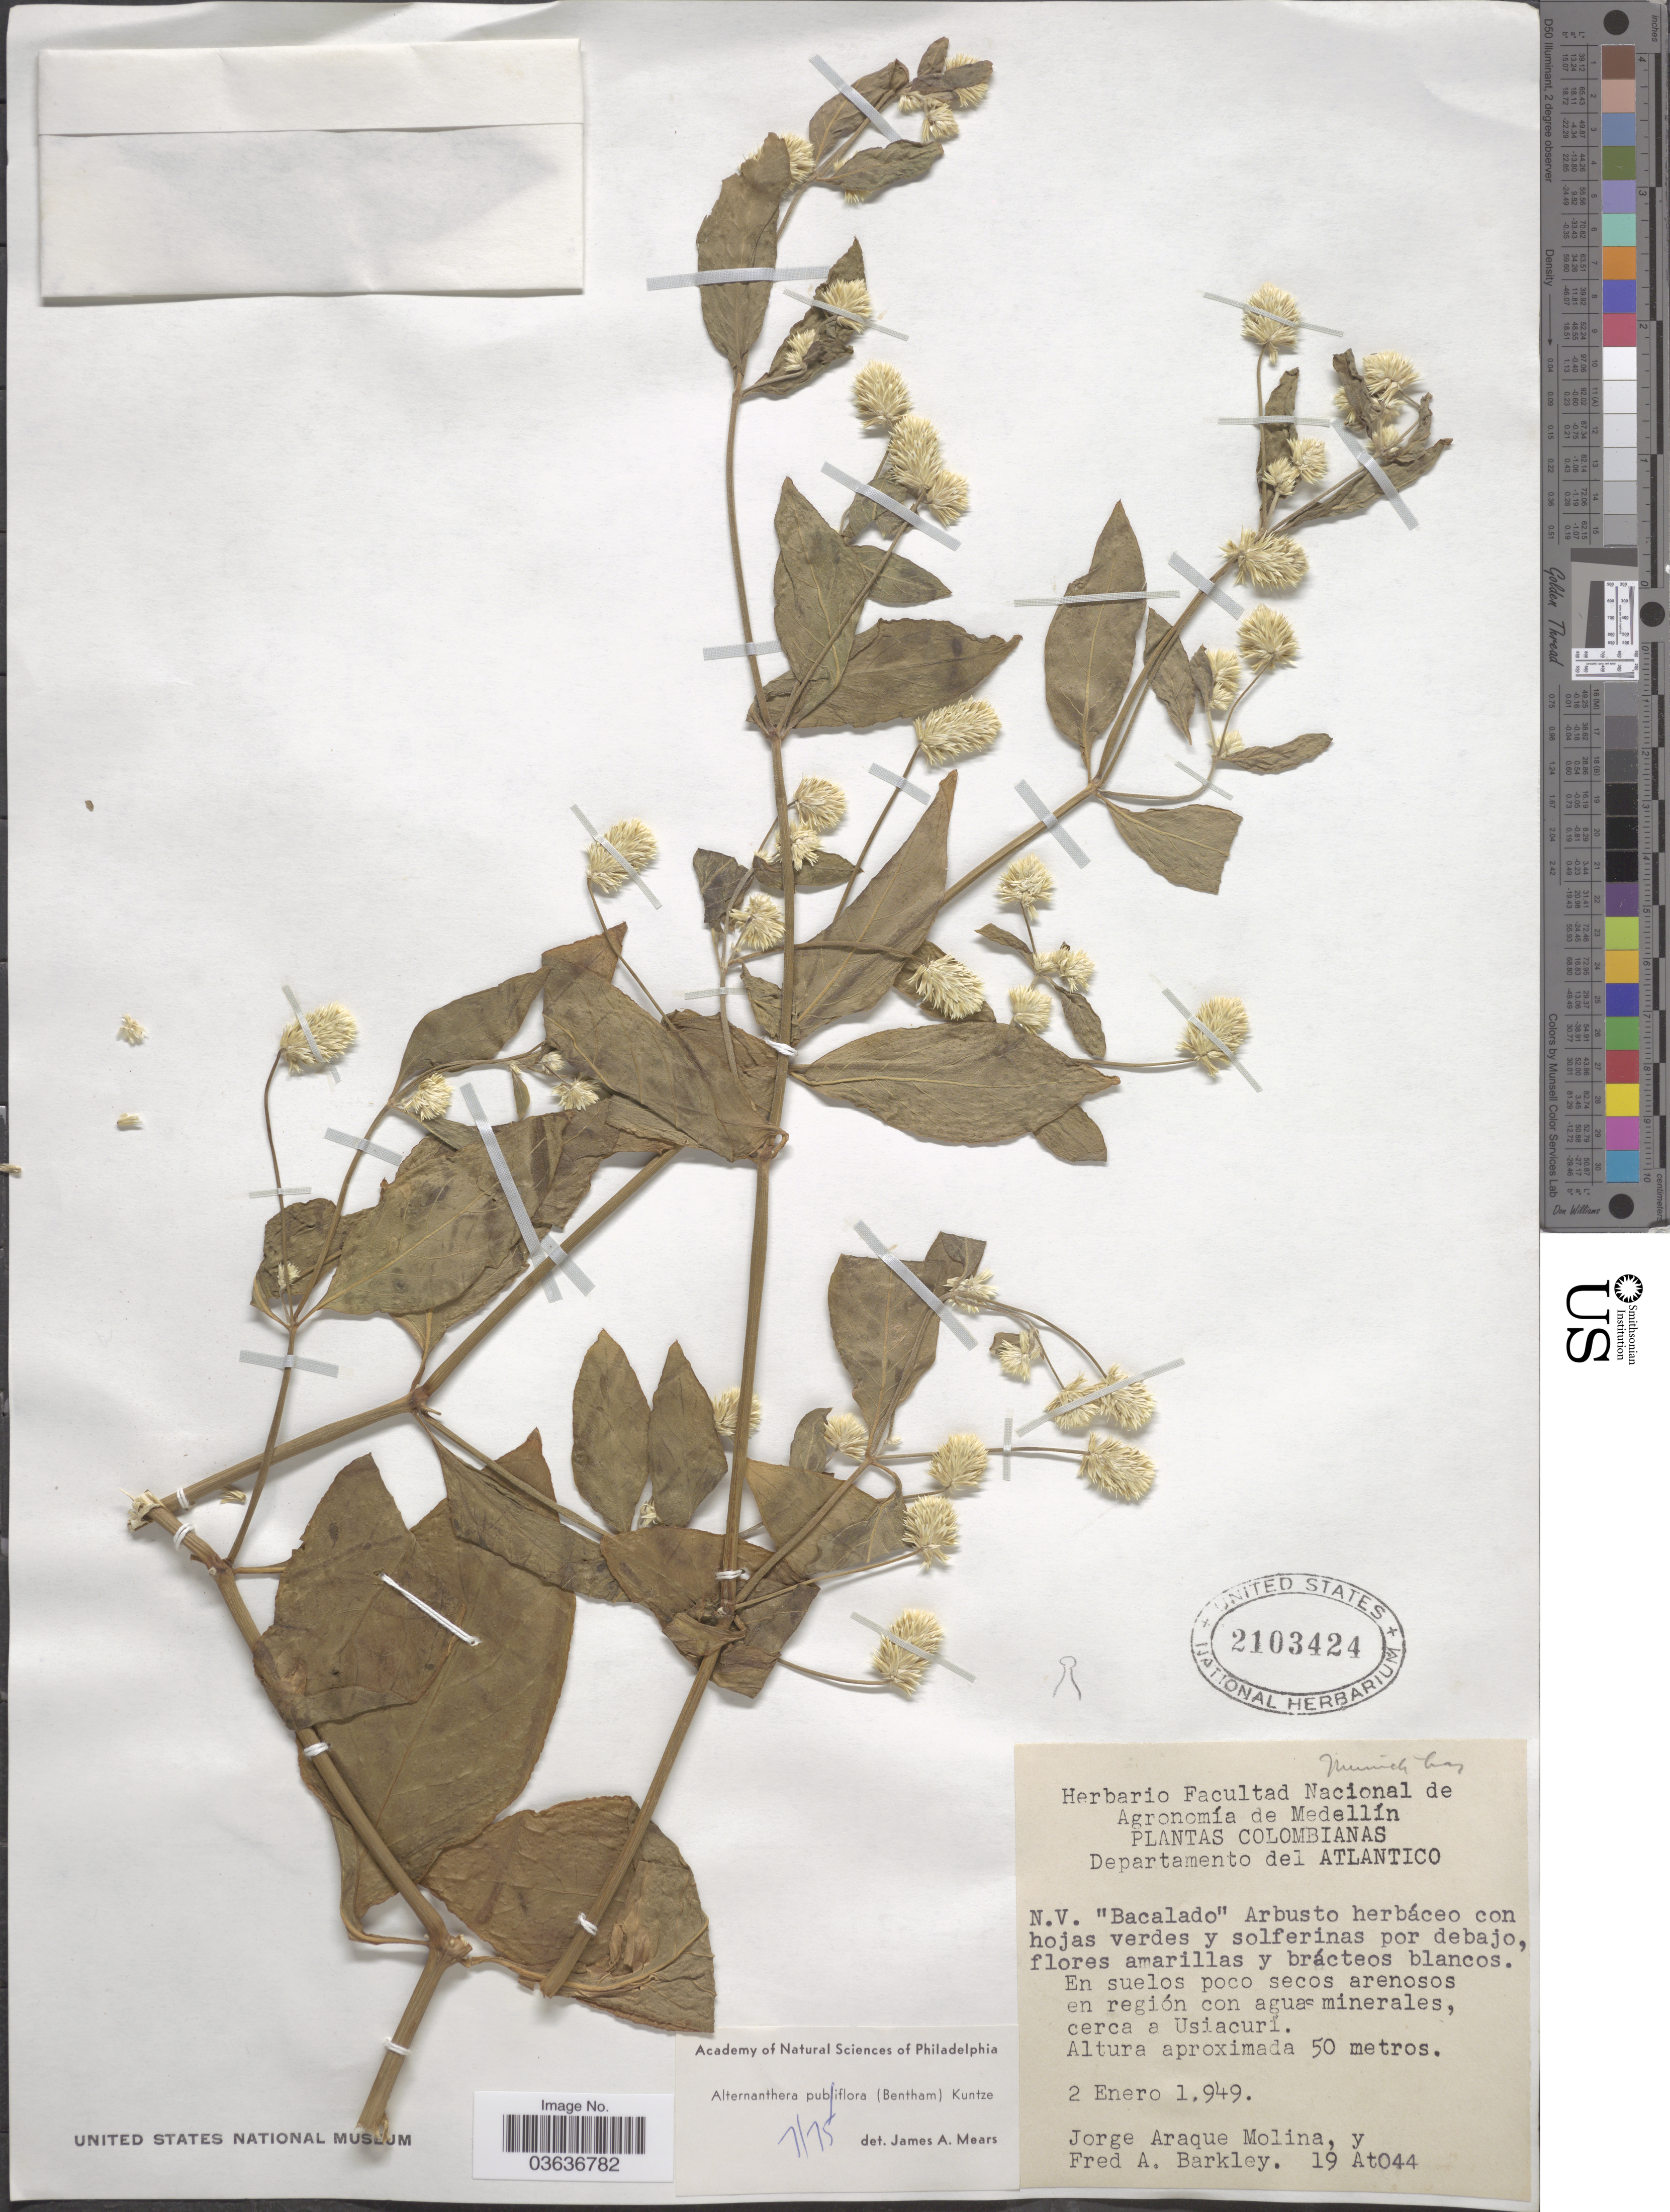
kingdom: Plantae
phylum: Tracheophyta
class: Magnoliopsida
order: Caryophyllales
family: Amaranthaceae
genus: Alternanthera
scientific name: Alternanthera pubiflora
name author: (Benth.) Kuntze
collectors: J. Araque Molina & F. A. Barkley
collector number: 19At044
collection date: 1949-01-02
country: Colombia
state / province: Atlántico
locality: Departamento del Atlantico. Cerca a Usiacuri.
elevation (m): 50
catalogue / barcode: US 2103424